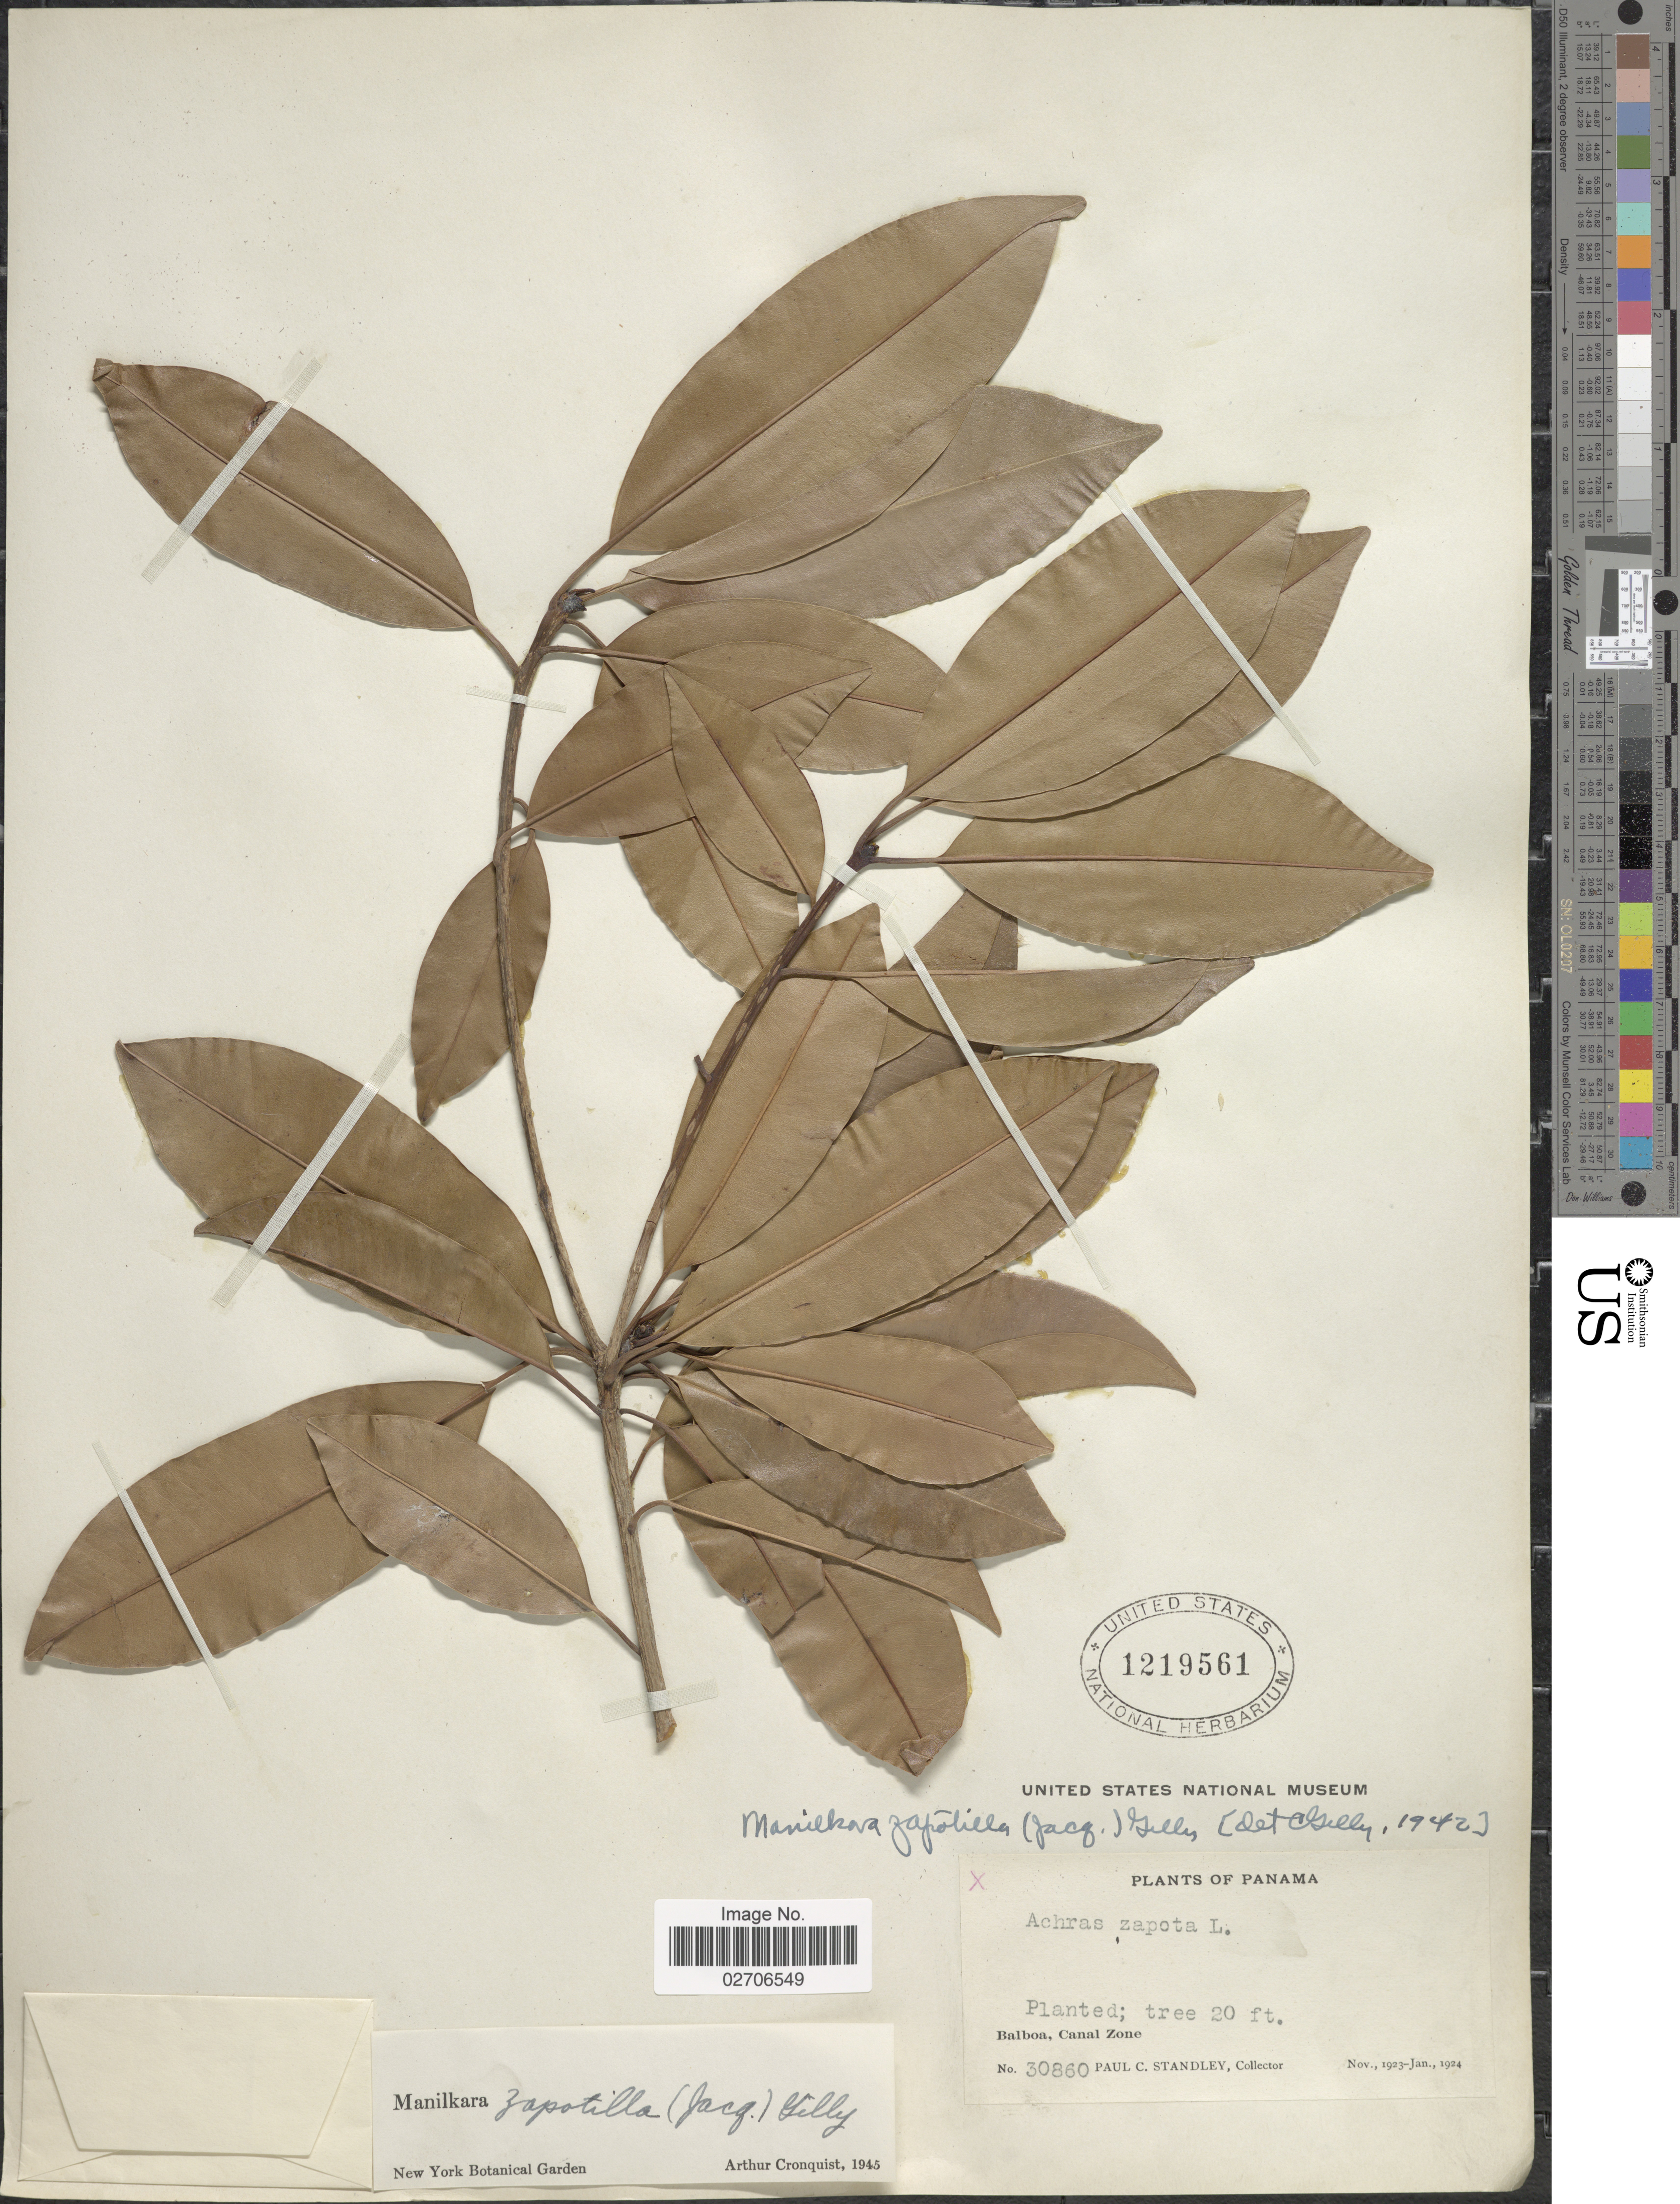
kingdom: Plantae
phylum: Tracheophyta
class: Magnoliopsida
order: Ericales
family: Sapotaceae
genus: Manilkara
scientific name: Manilkara zapota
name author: (L.) P. Royen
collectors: P. C. Standley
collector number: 30860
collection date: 1923-11/1924-01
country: Panama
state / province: Colón / Panamá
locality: Balboa, Canal Zone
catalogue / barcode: US 1219561